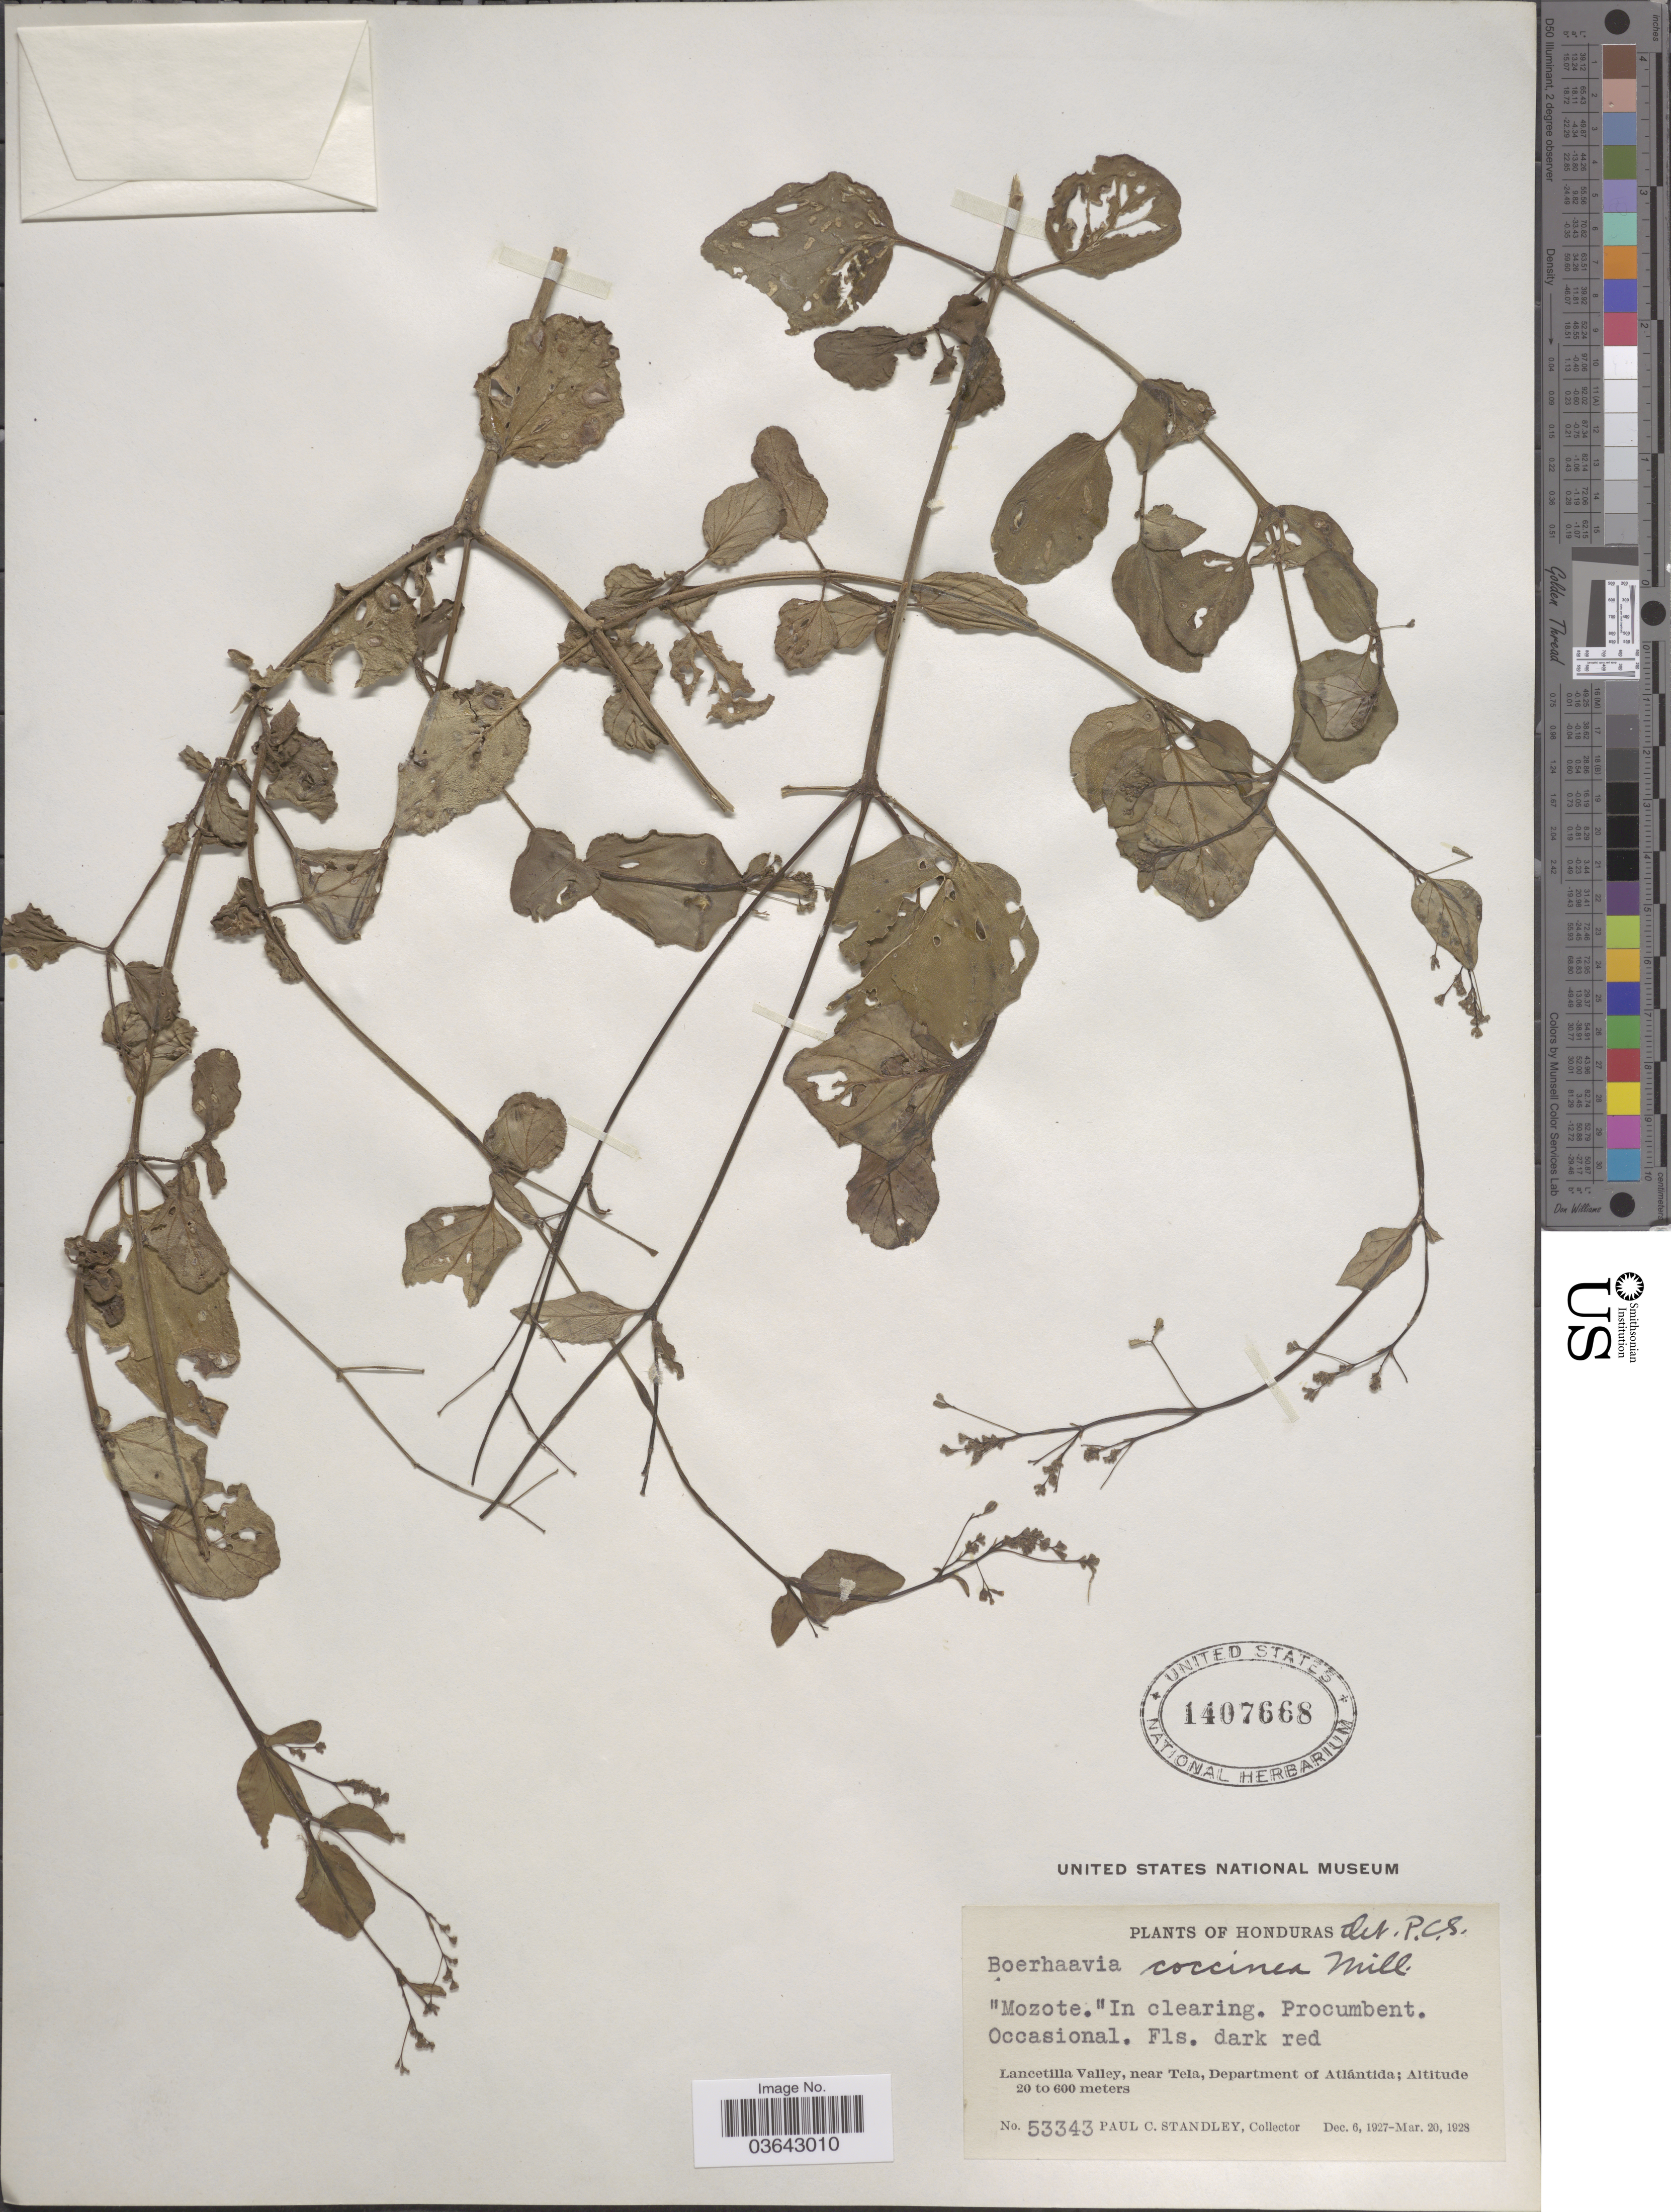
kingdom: Plantae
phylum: Tracheophyta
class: Magnoliopsida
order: Caryophyllales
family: Nyctaginaceae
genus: Boerhavia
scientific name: Boerhavia coccinea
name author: Mill.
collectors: P. C. Standley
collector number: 53343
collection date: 1927-12-06/1928-03-20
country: Honduras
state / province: Atlántida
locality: Lancetilla Valley, near Tela, Department of Atlántida.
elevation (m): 20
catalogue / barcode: US 1407668